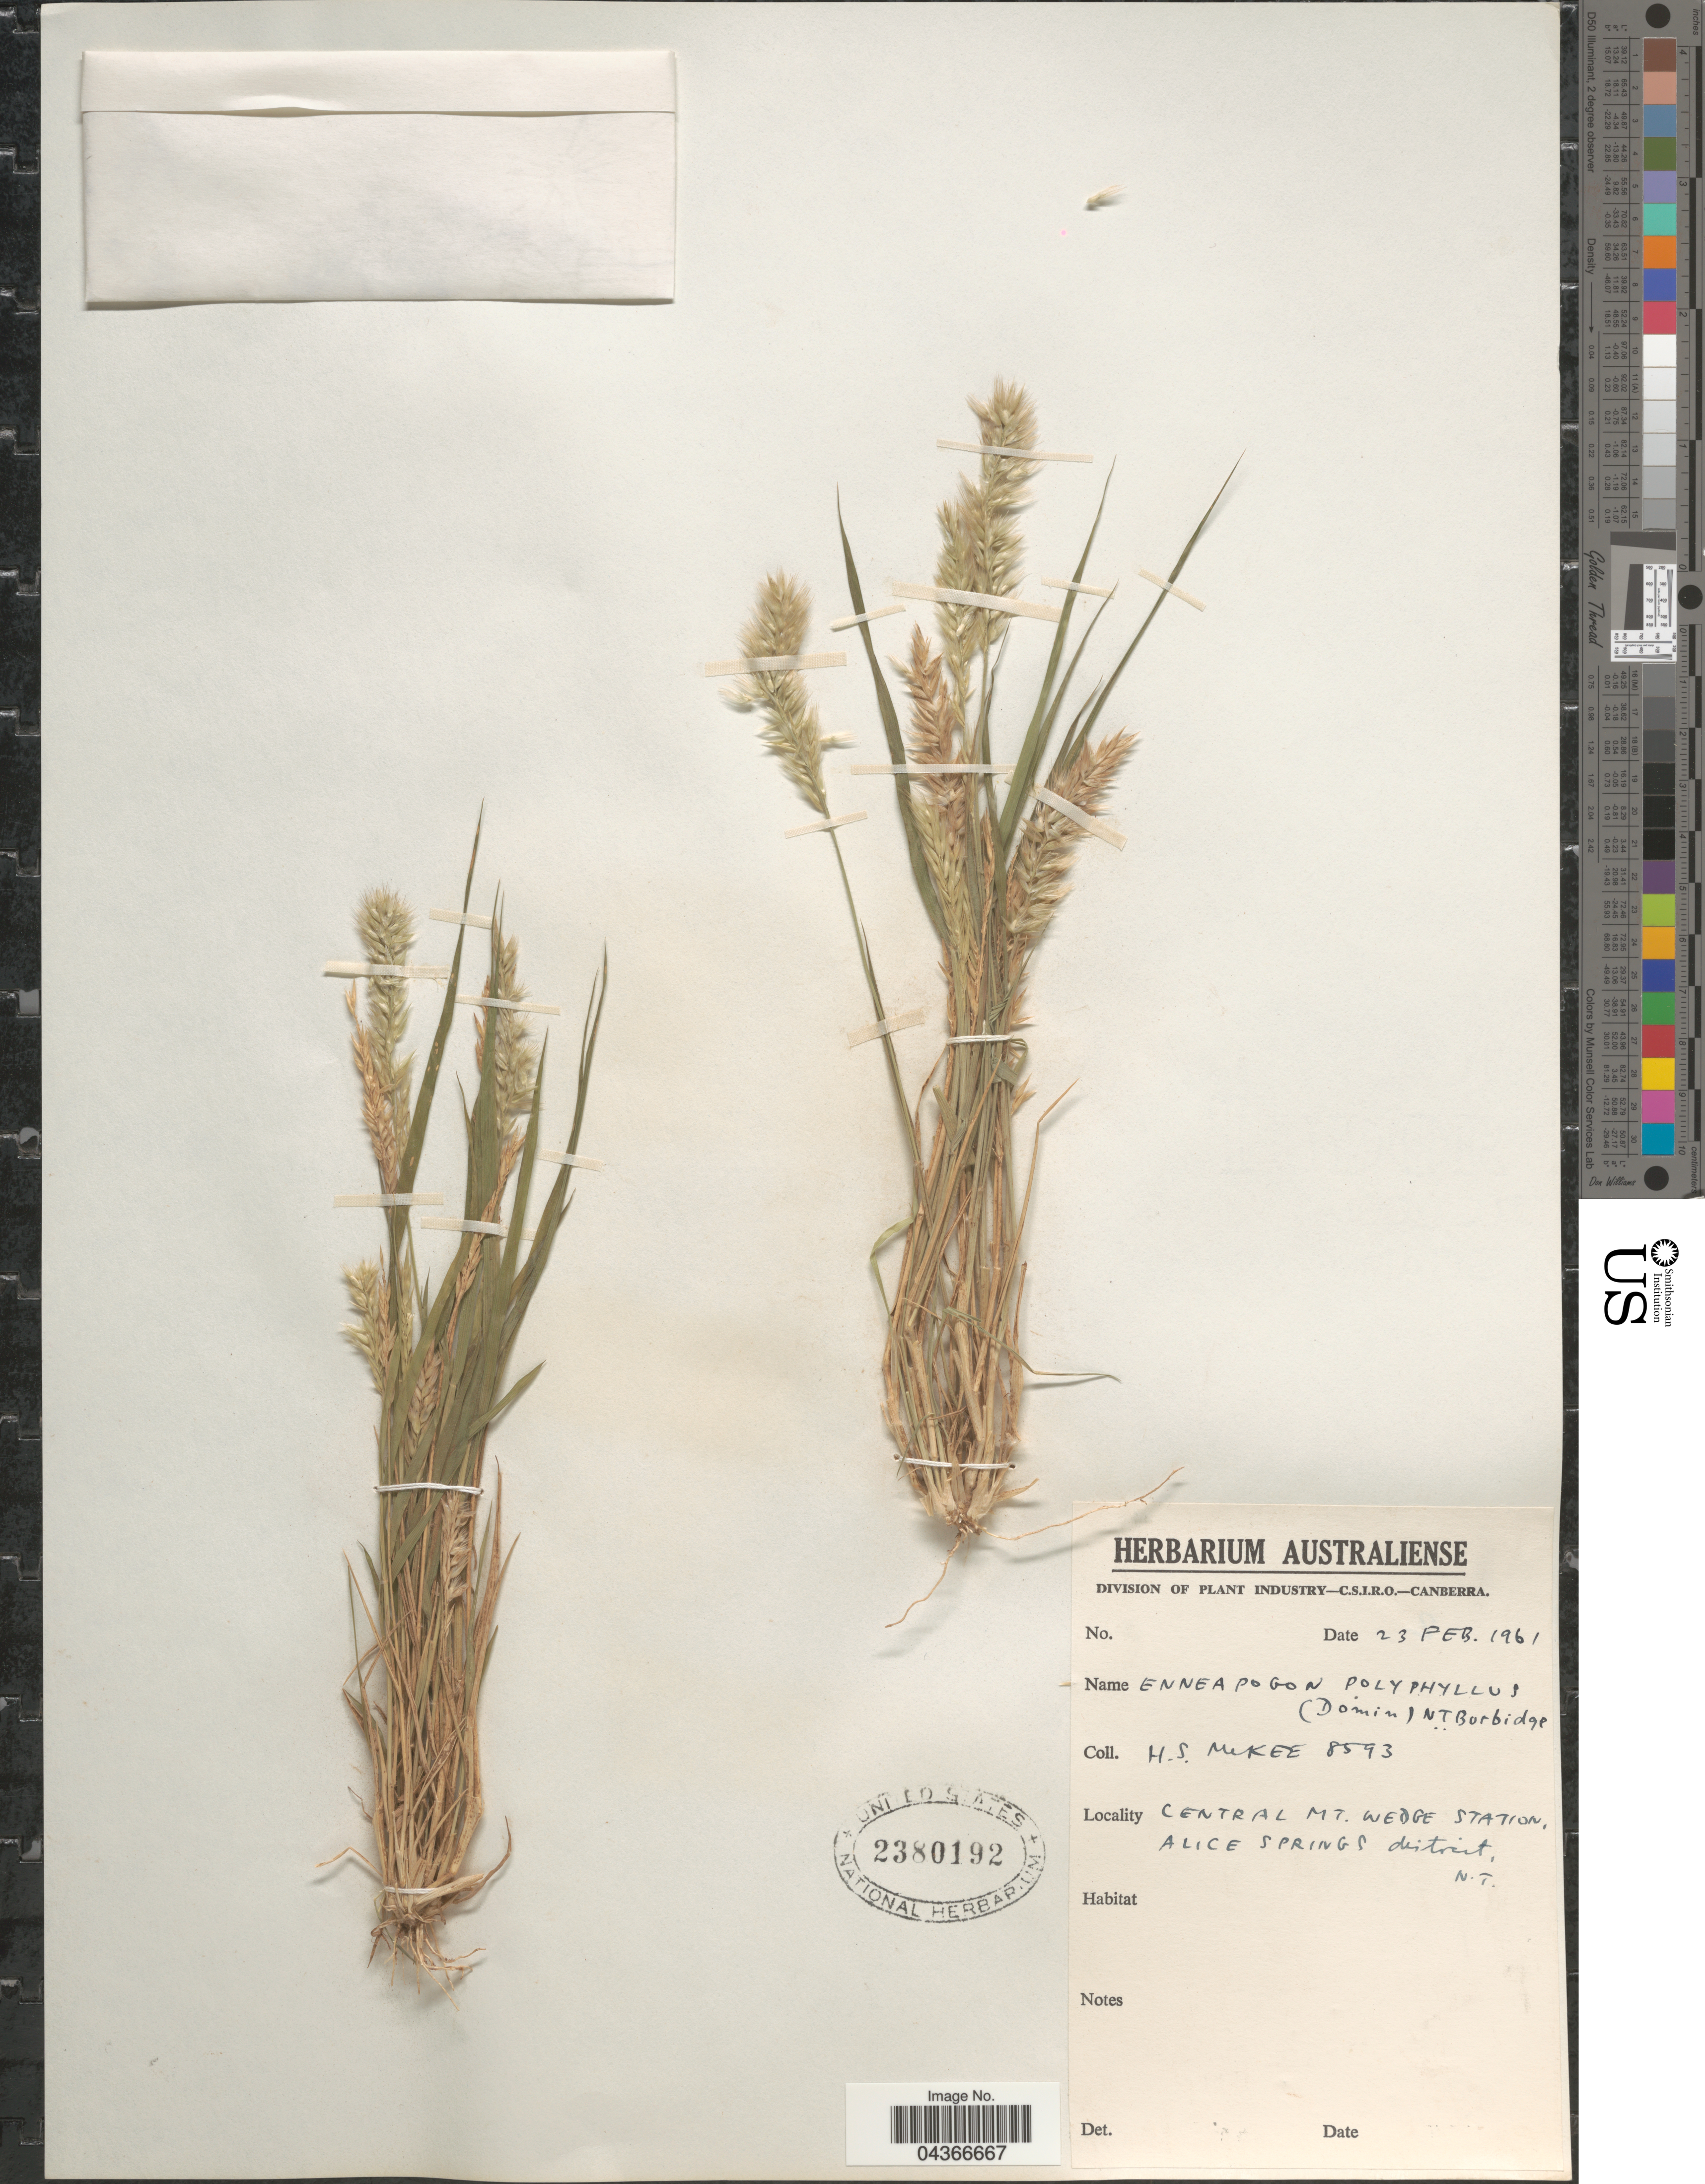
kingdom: Plantae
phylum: Tracheophyta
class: Liliopsida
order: Poales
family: Poaceae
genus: Enneapogon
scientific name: Enneapogon polyphyllus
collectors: H. S. McKee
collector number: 8593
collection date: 1961-02-23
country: Australia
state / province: Northern Territory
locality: Central Mt. Wedge Station, Alice Springs district.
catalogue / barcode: US 2380192